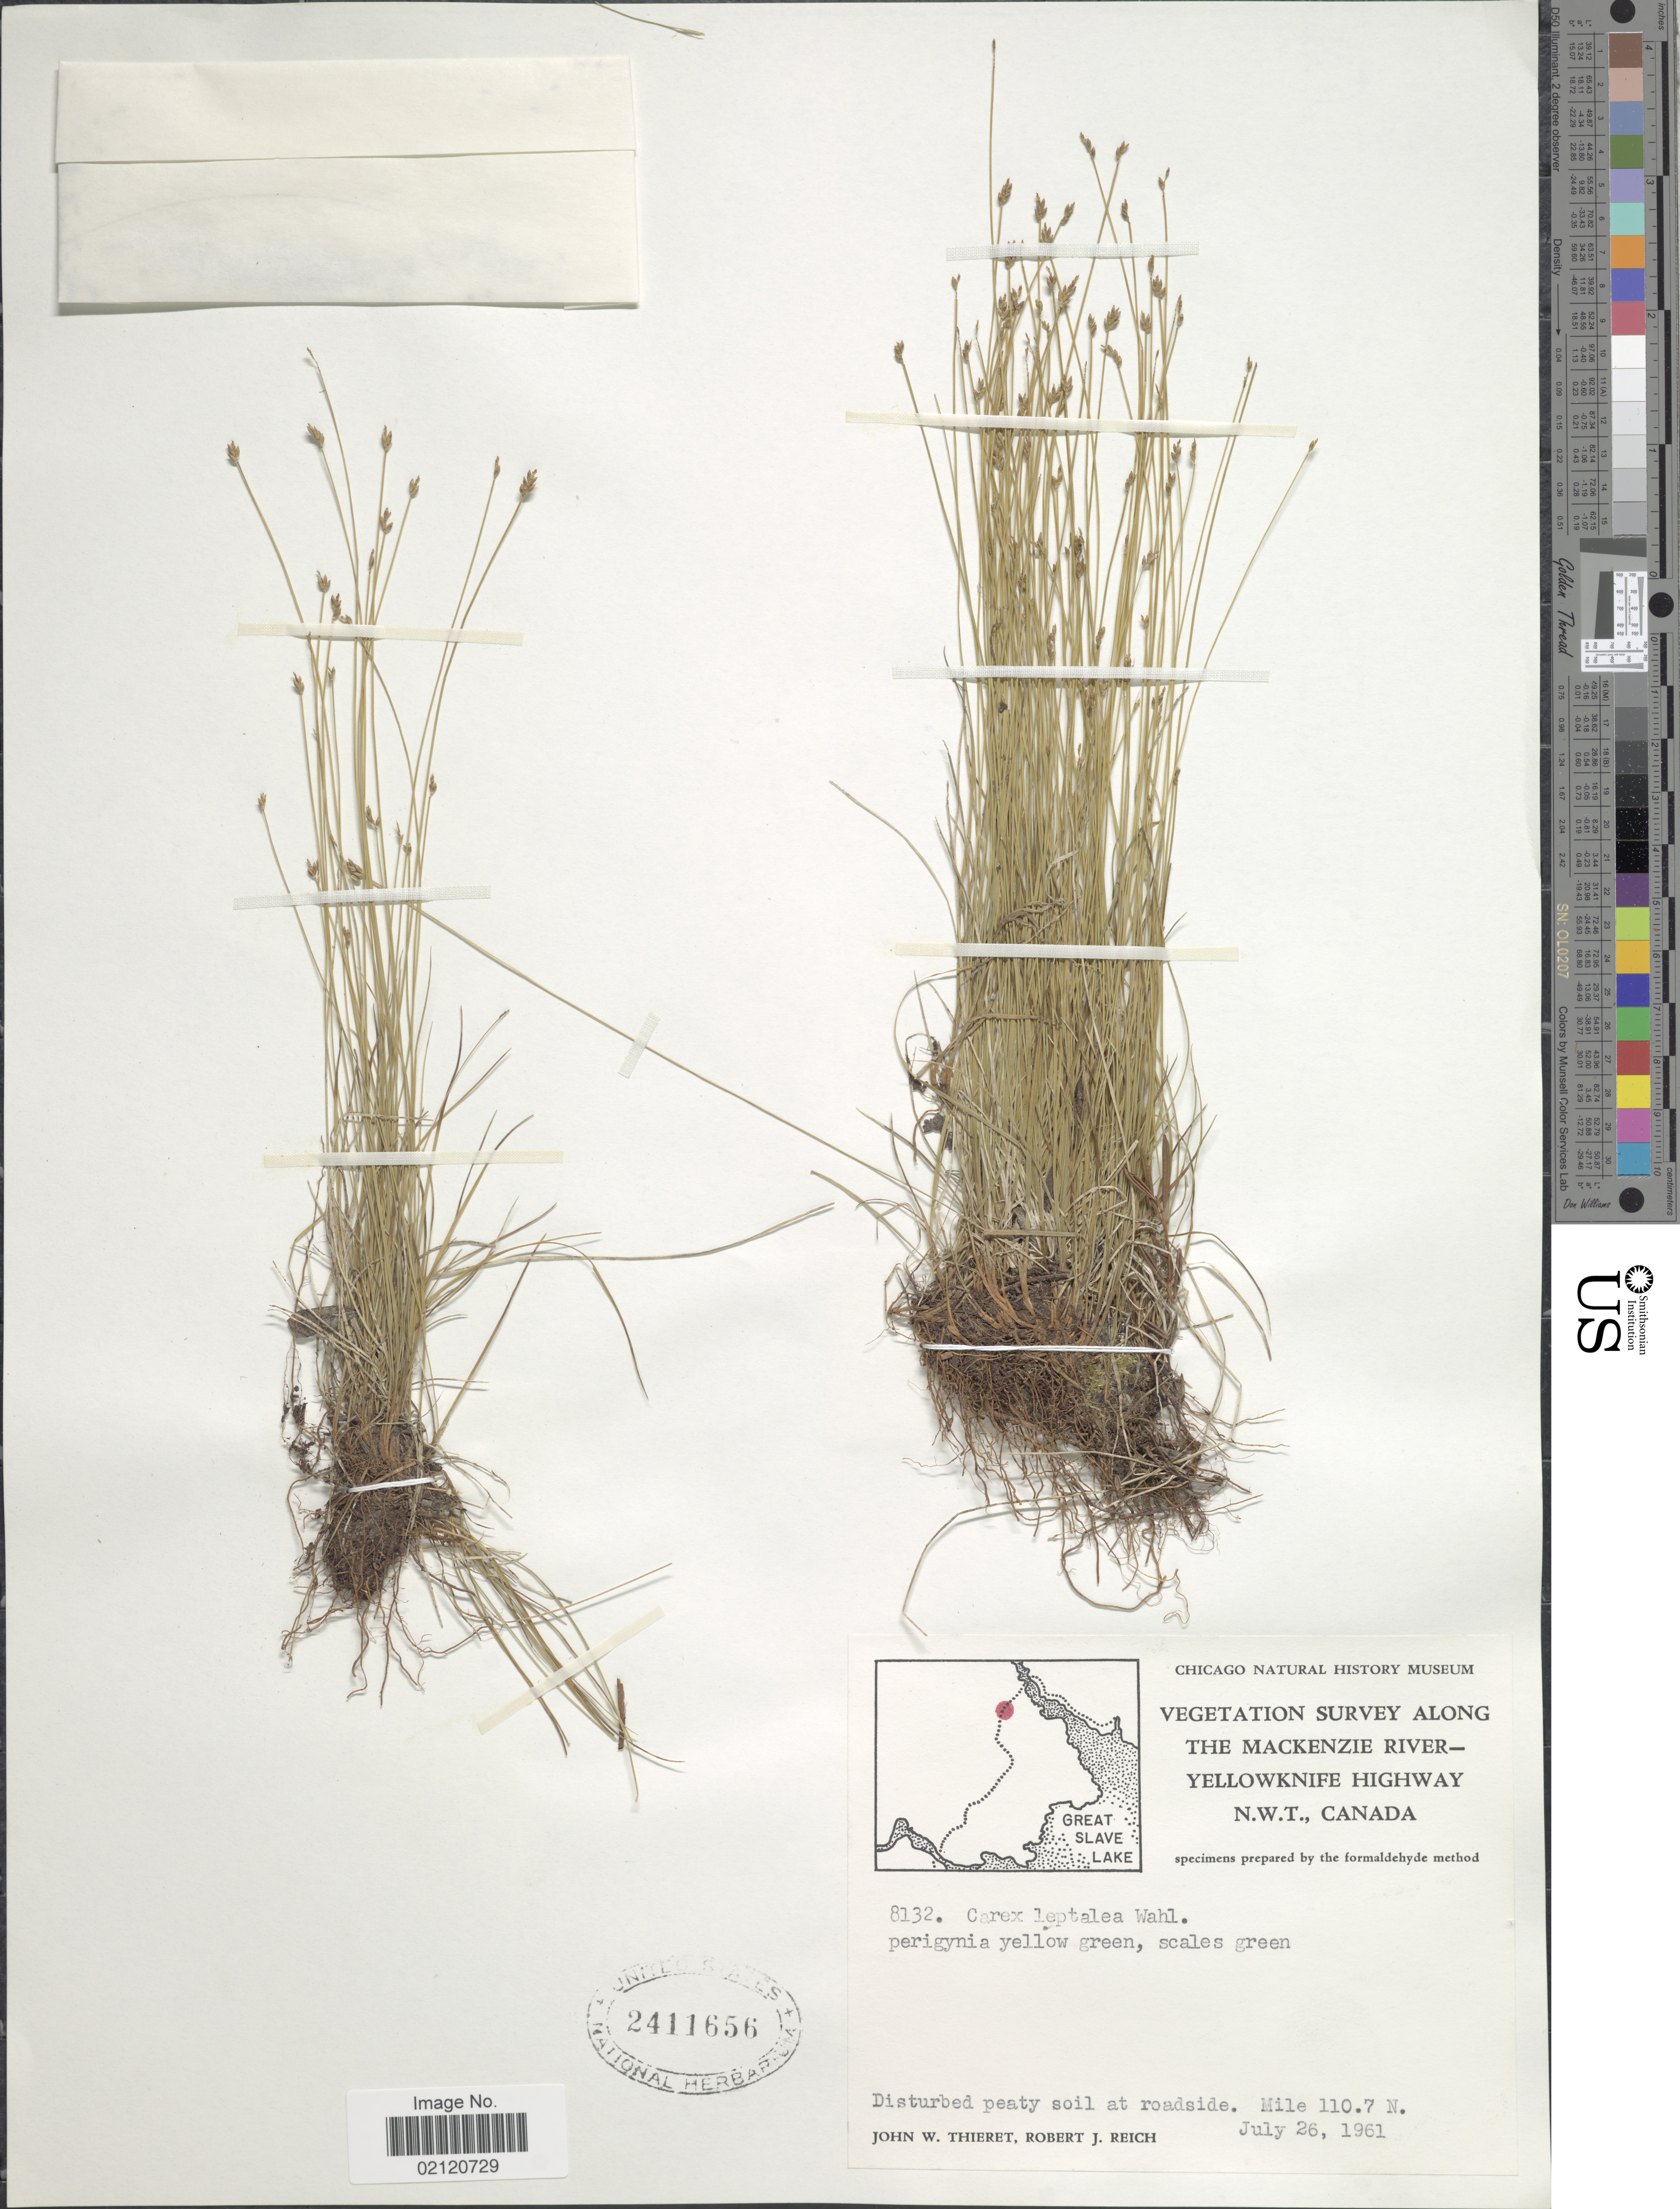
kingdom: Plantae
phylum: Tracheophyta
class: Liliopsida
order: Poales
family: Cyperaceae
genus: Carex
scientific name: Carex leptalea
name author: Wahlenb.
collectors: J. W. Thieret & R. Reich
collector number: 8132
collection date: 1961-01-26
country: Canada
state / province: Northwest Territories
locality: Along the Mackenzie River, Yellowknife Highway, Mile 110.7 N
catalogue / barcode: US 2411656